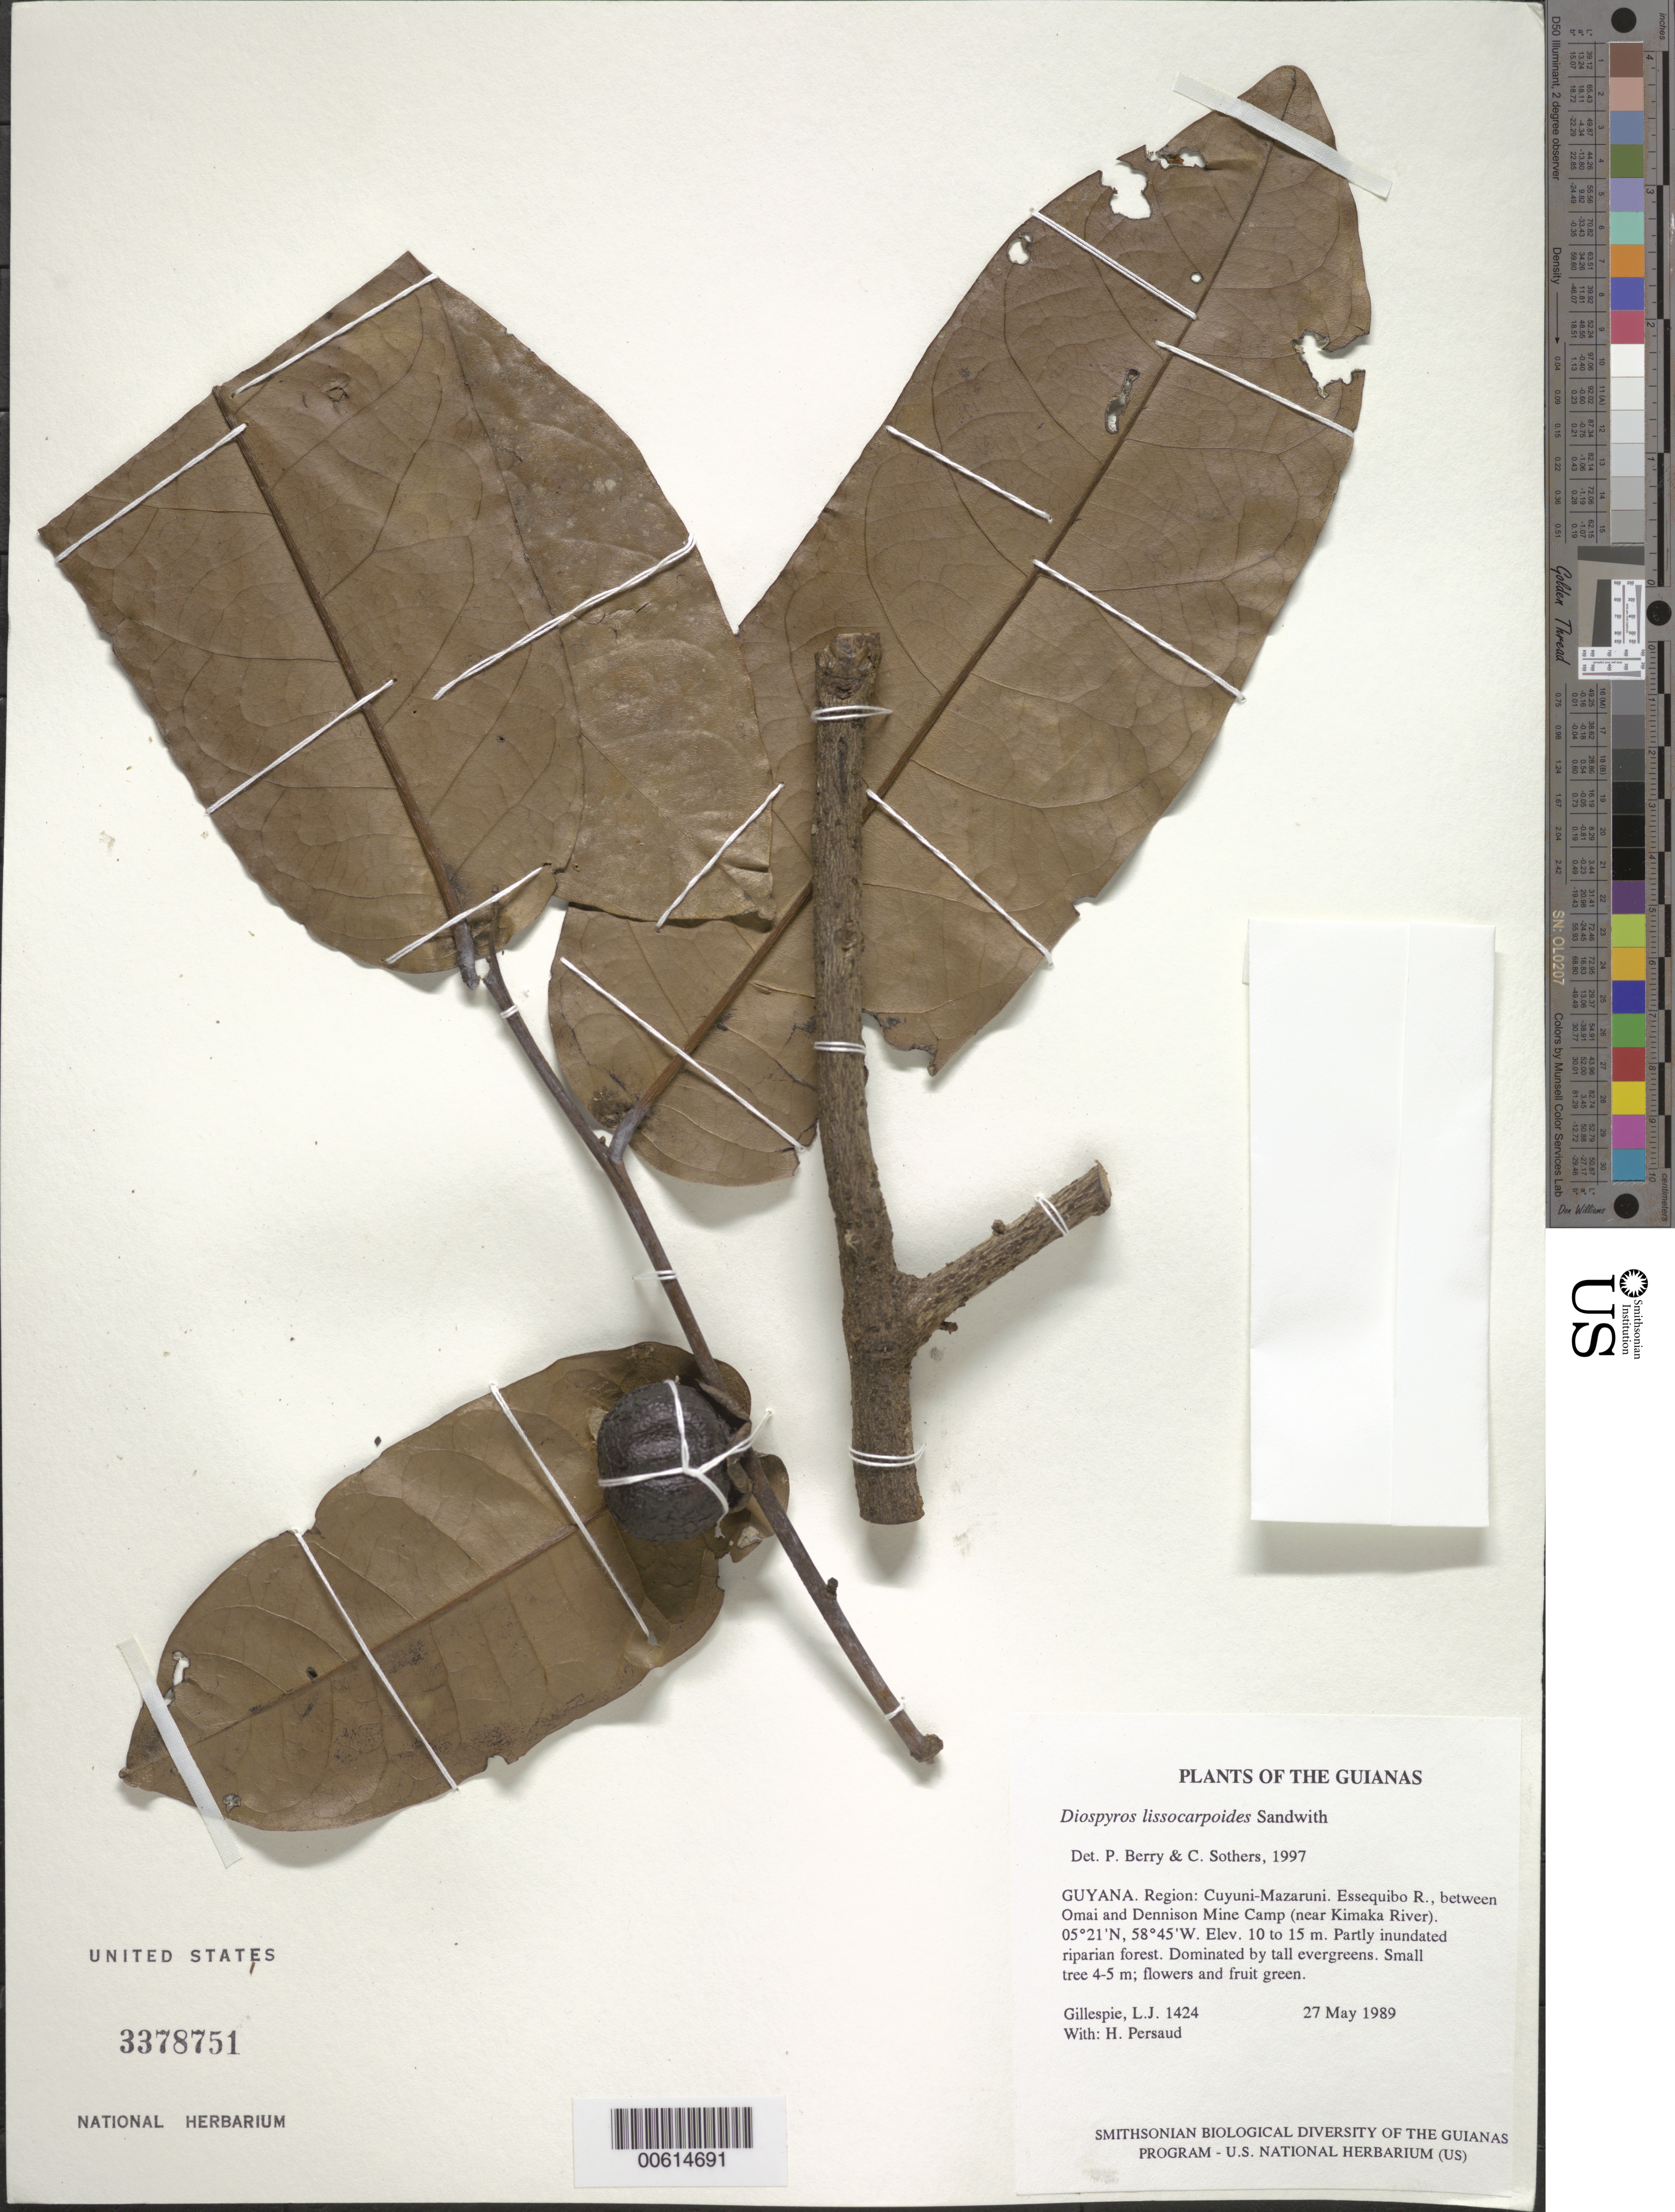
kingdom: Plantae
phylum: Tracheophyta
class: Magnoliopsida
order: Ericales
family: Ebenaceae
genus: Diospyros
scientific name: Diospyros lissocarpoides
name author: Sandwith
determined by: Berry, P. E.; Sothers, C. A.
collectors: L. J. Gillespie & H. Persaud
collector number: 1424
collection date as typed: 27 May 1989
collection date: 1989-05-27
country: Guyana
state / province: Cuyuni-Mazaruni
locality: Essequibo R., between Omai and Dennison Mine Camp (near Kumaka River)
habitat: Partly inundated riparian forest. Dominated by tall evergreens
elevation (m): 10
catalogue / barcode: US 3378751